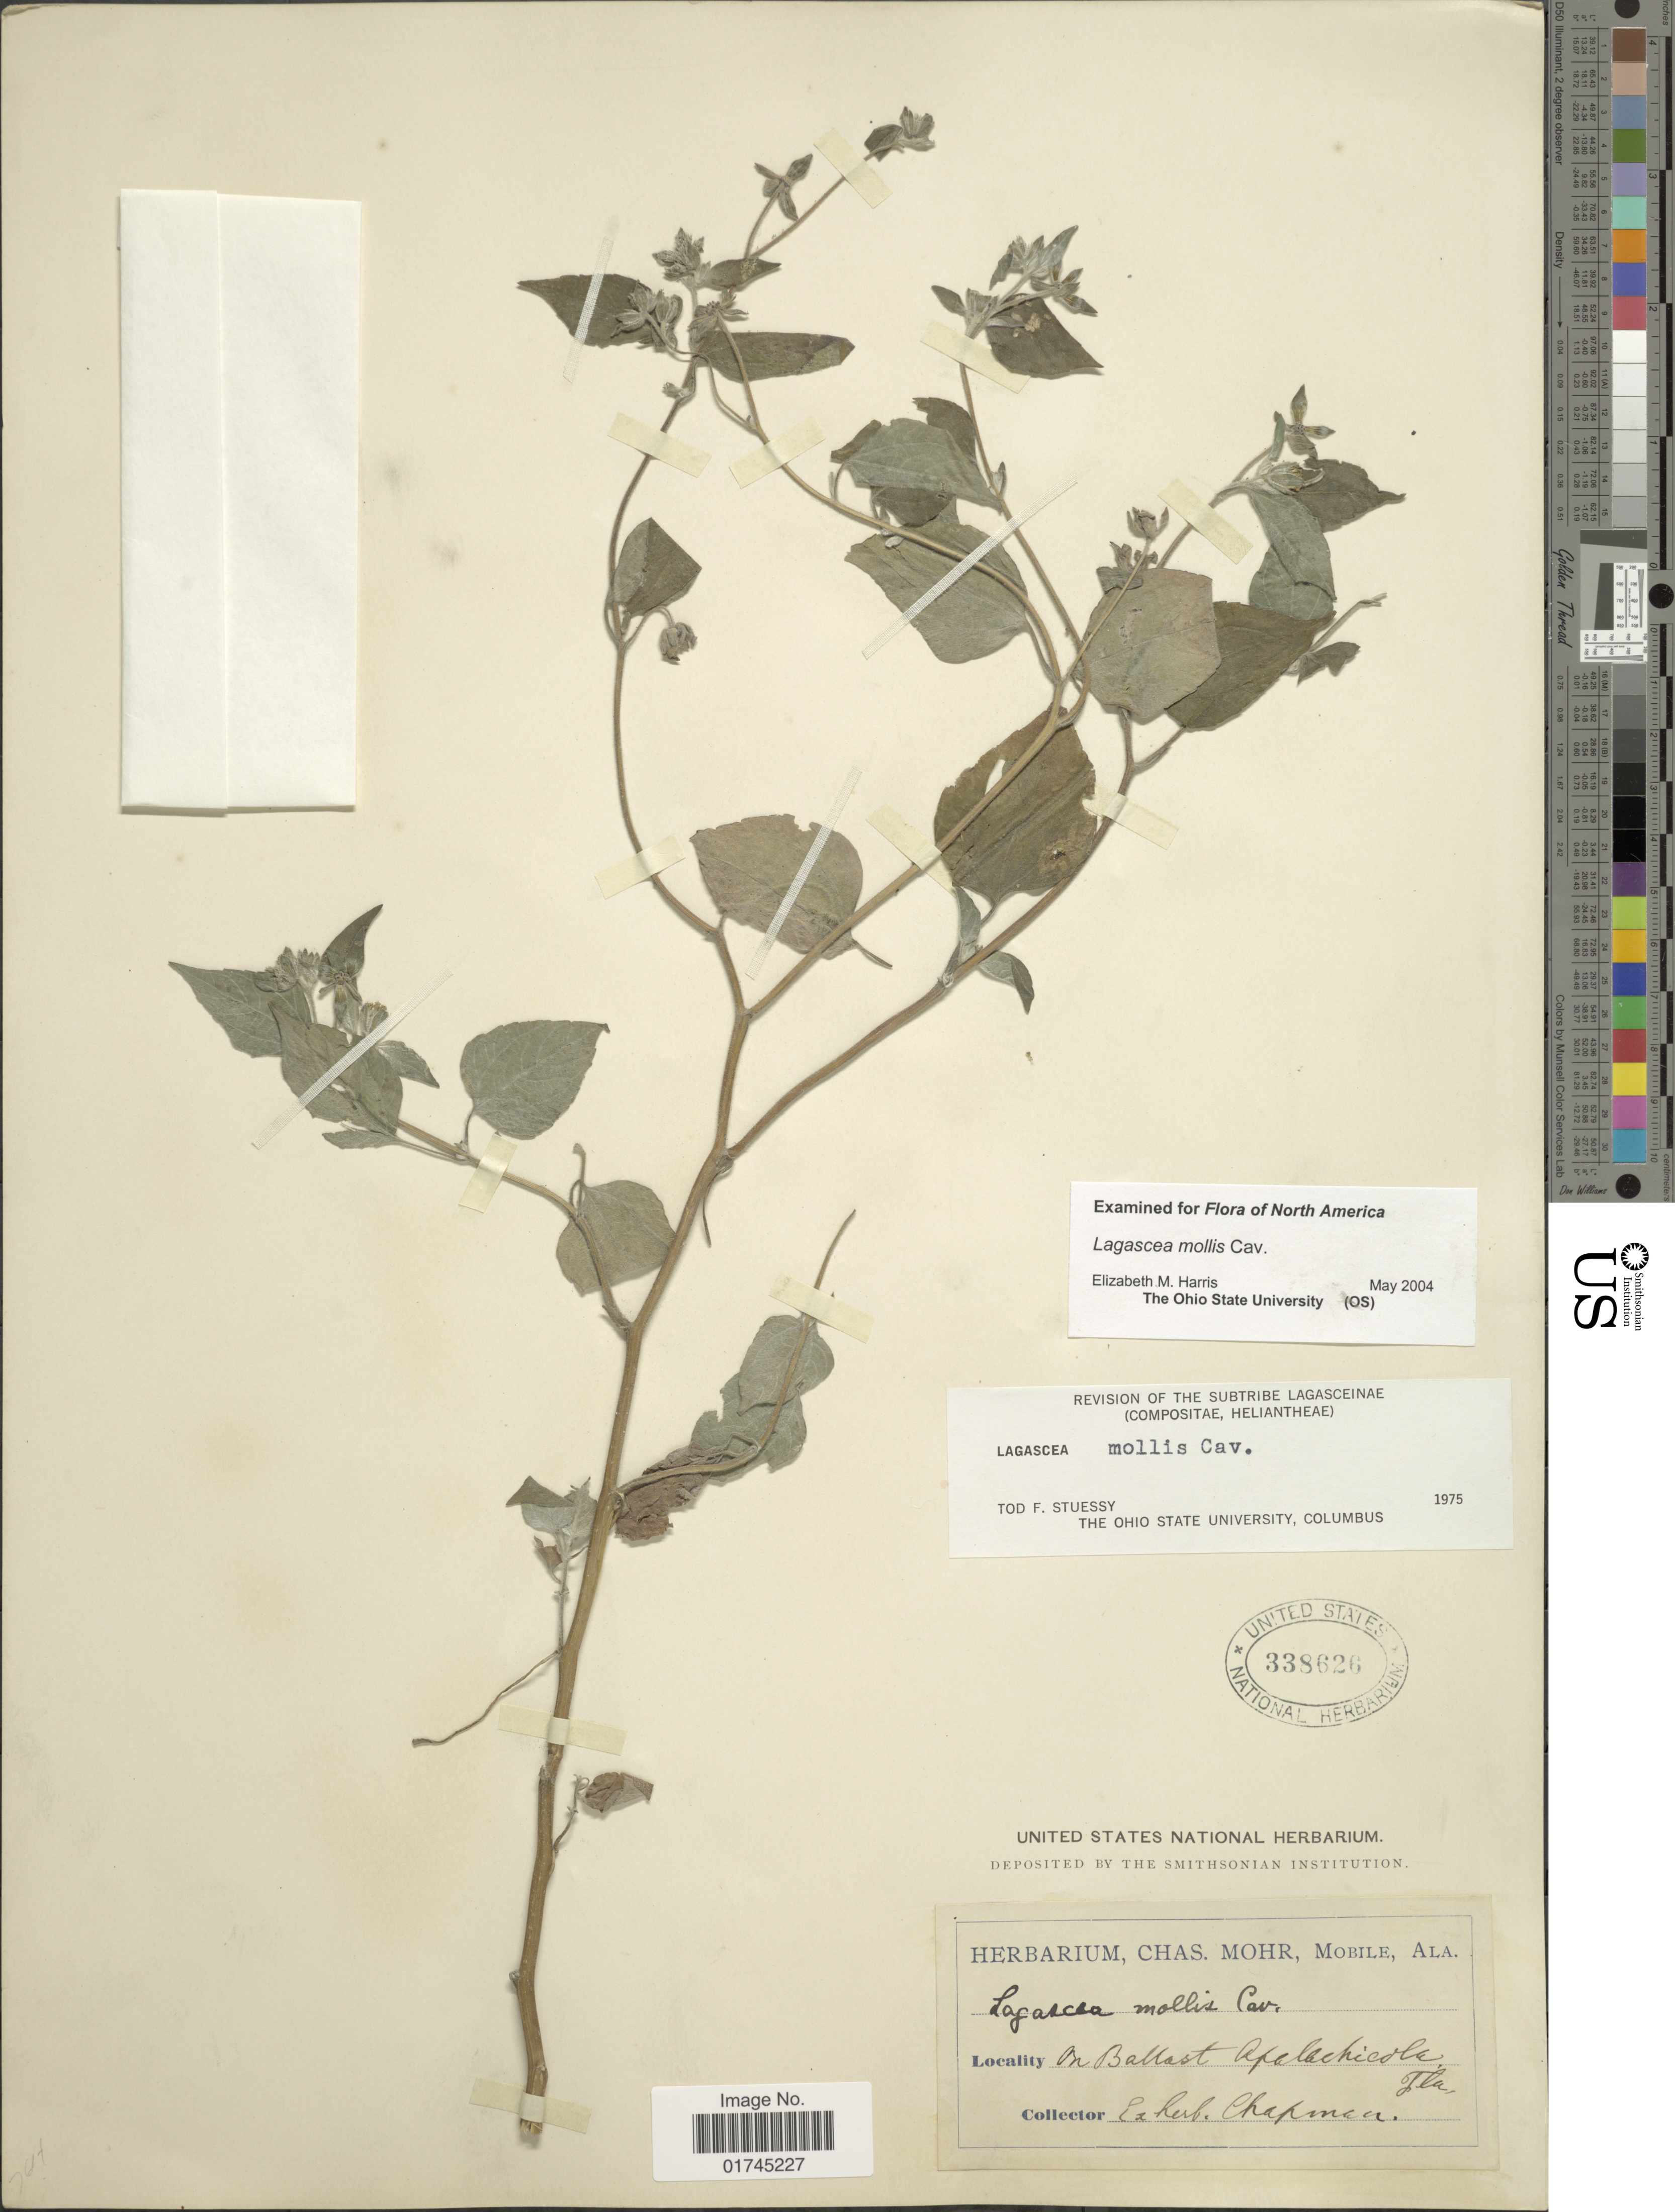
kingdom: Plantae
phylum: Tracheophyta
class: Magnoliopsida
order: Asterales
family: Asteraceae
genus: Lagascea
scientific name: Lagascea mollis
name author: Cav.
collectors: ex herb. Chapman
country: United States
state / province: Florida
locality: On Ballast Apalachicola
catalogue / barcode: US 338626